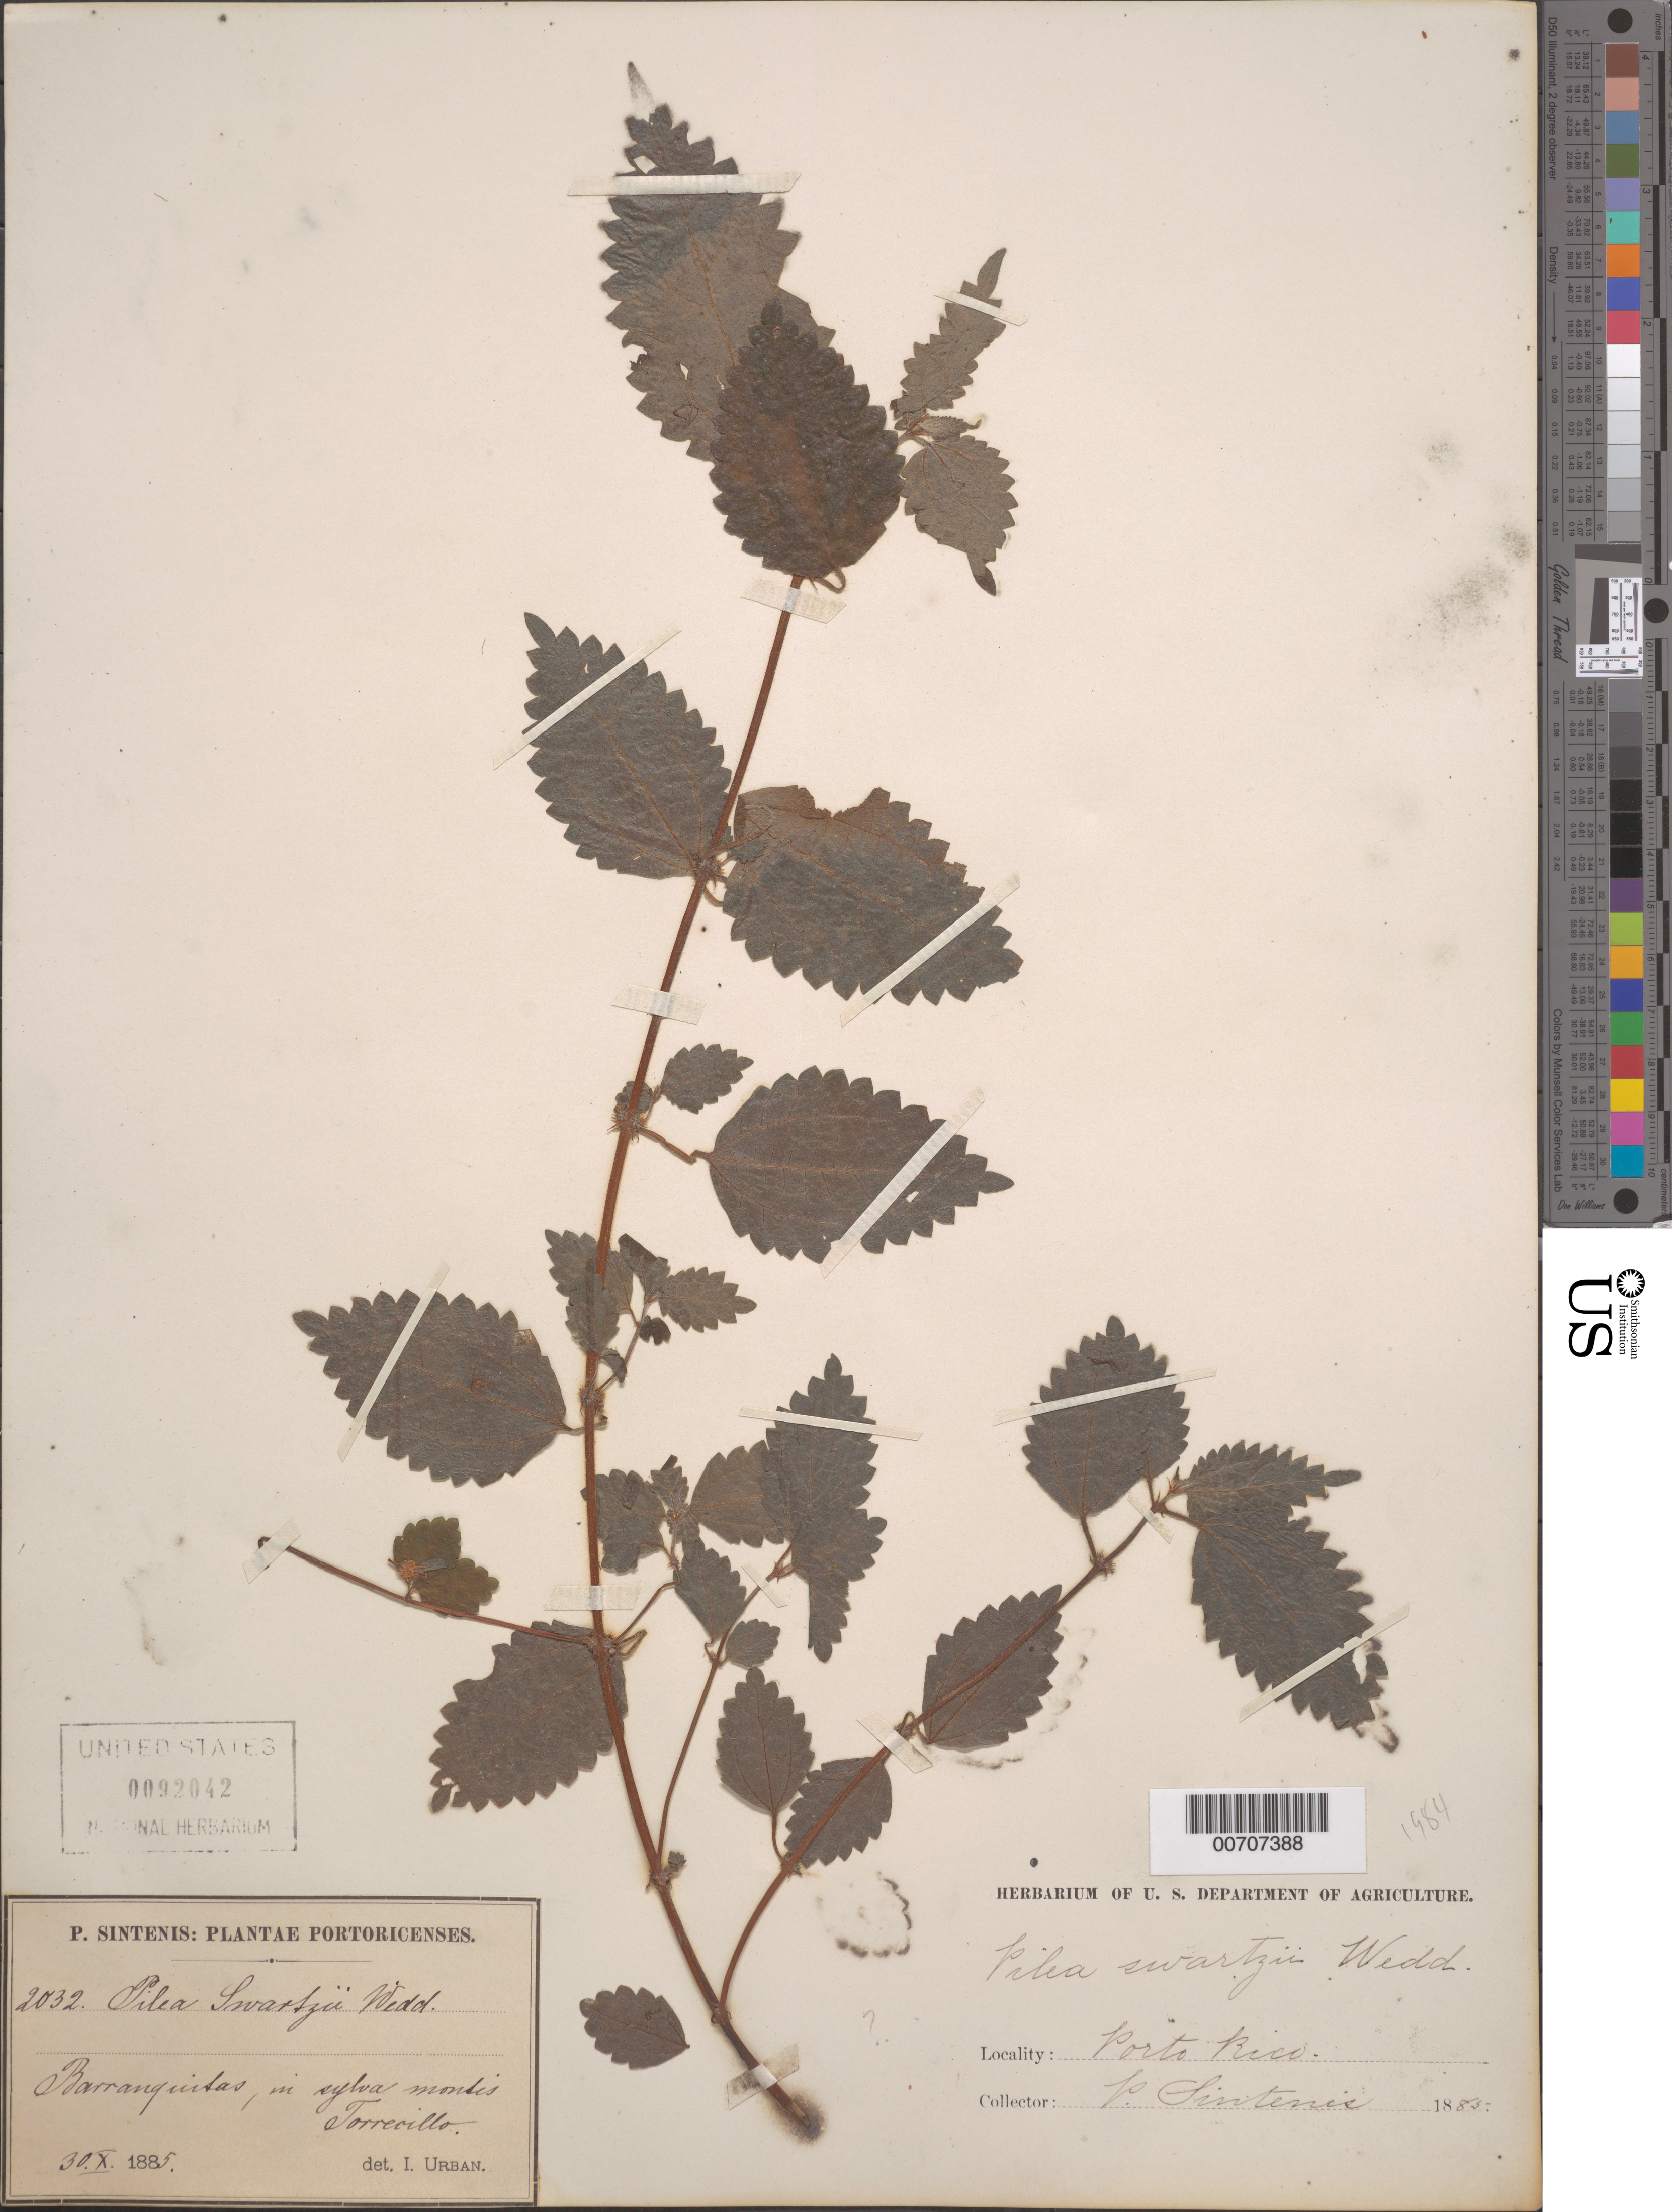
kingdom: Plantae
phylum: Tracheophyta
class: Magnoliopsida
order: Rosales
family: Urticaceae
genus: Pilea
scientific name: Pilea swartzii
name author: Wedd.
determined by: Urban, Ignatz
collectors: P. Sintenis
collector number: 2032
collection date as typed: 30 Oct 1885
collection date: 1885-10-30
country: Puerto Rico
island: Greater Antilles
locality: Barranquitas, in sylva montis Torrecillo.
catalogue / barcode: US 92042